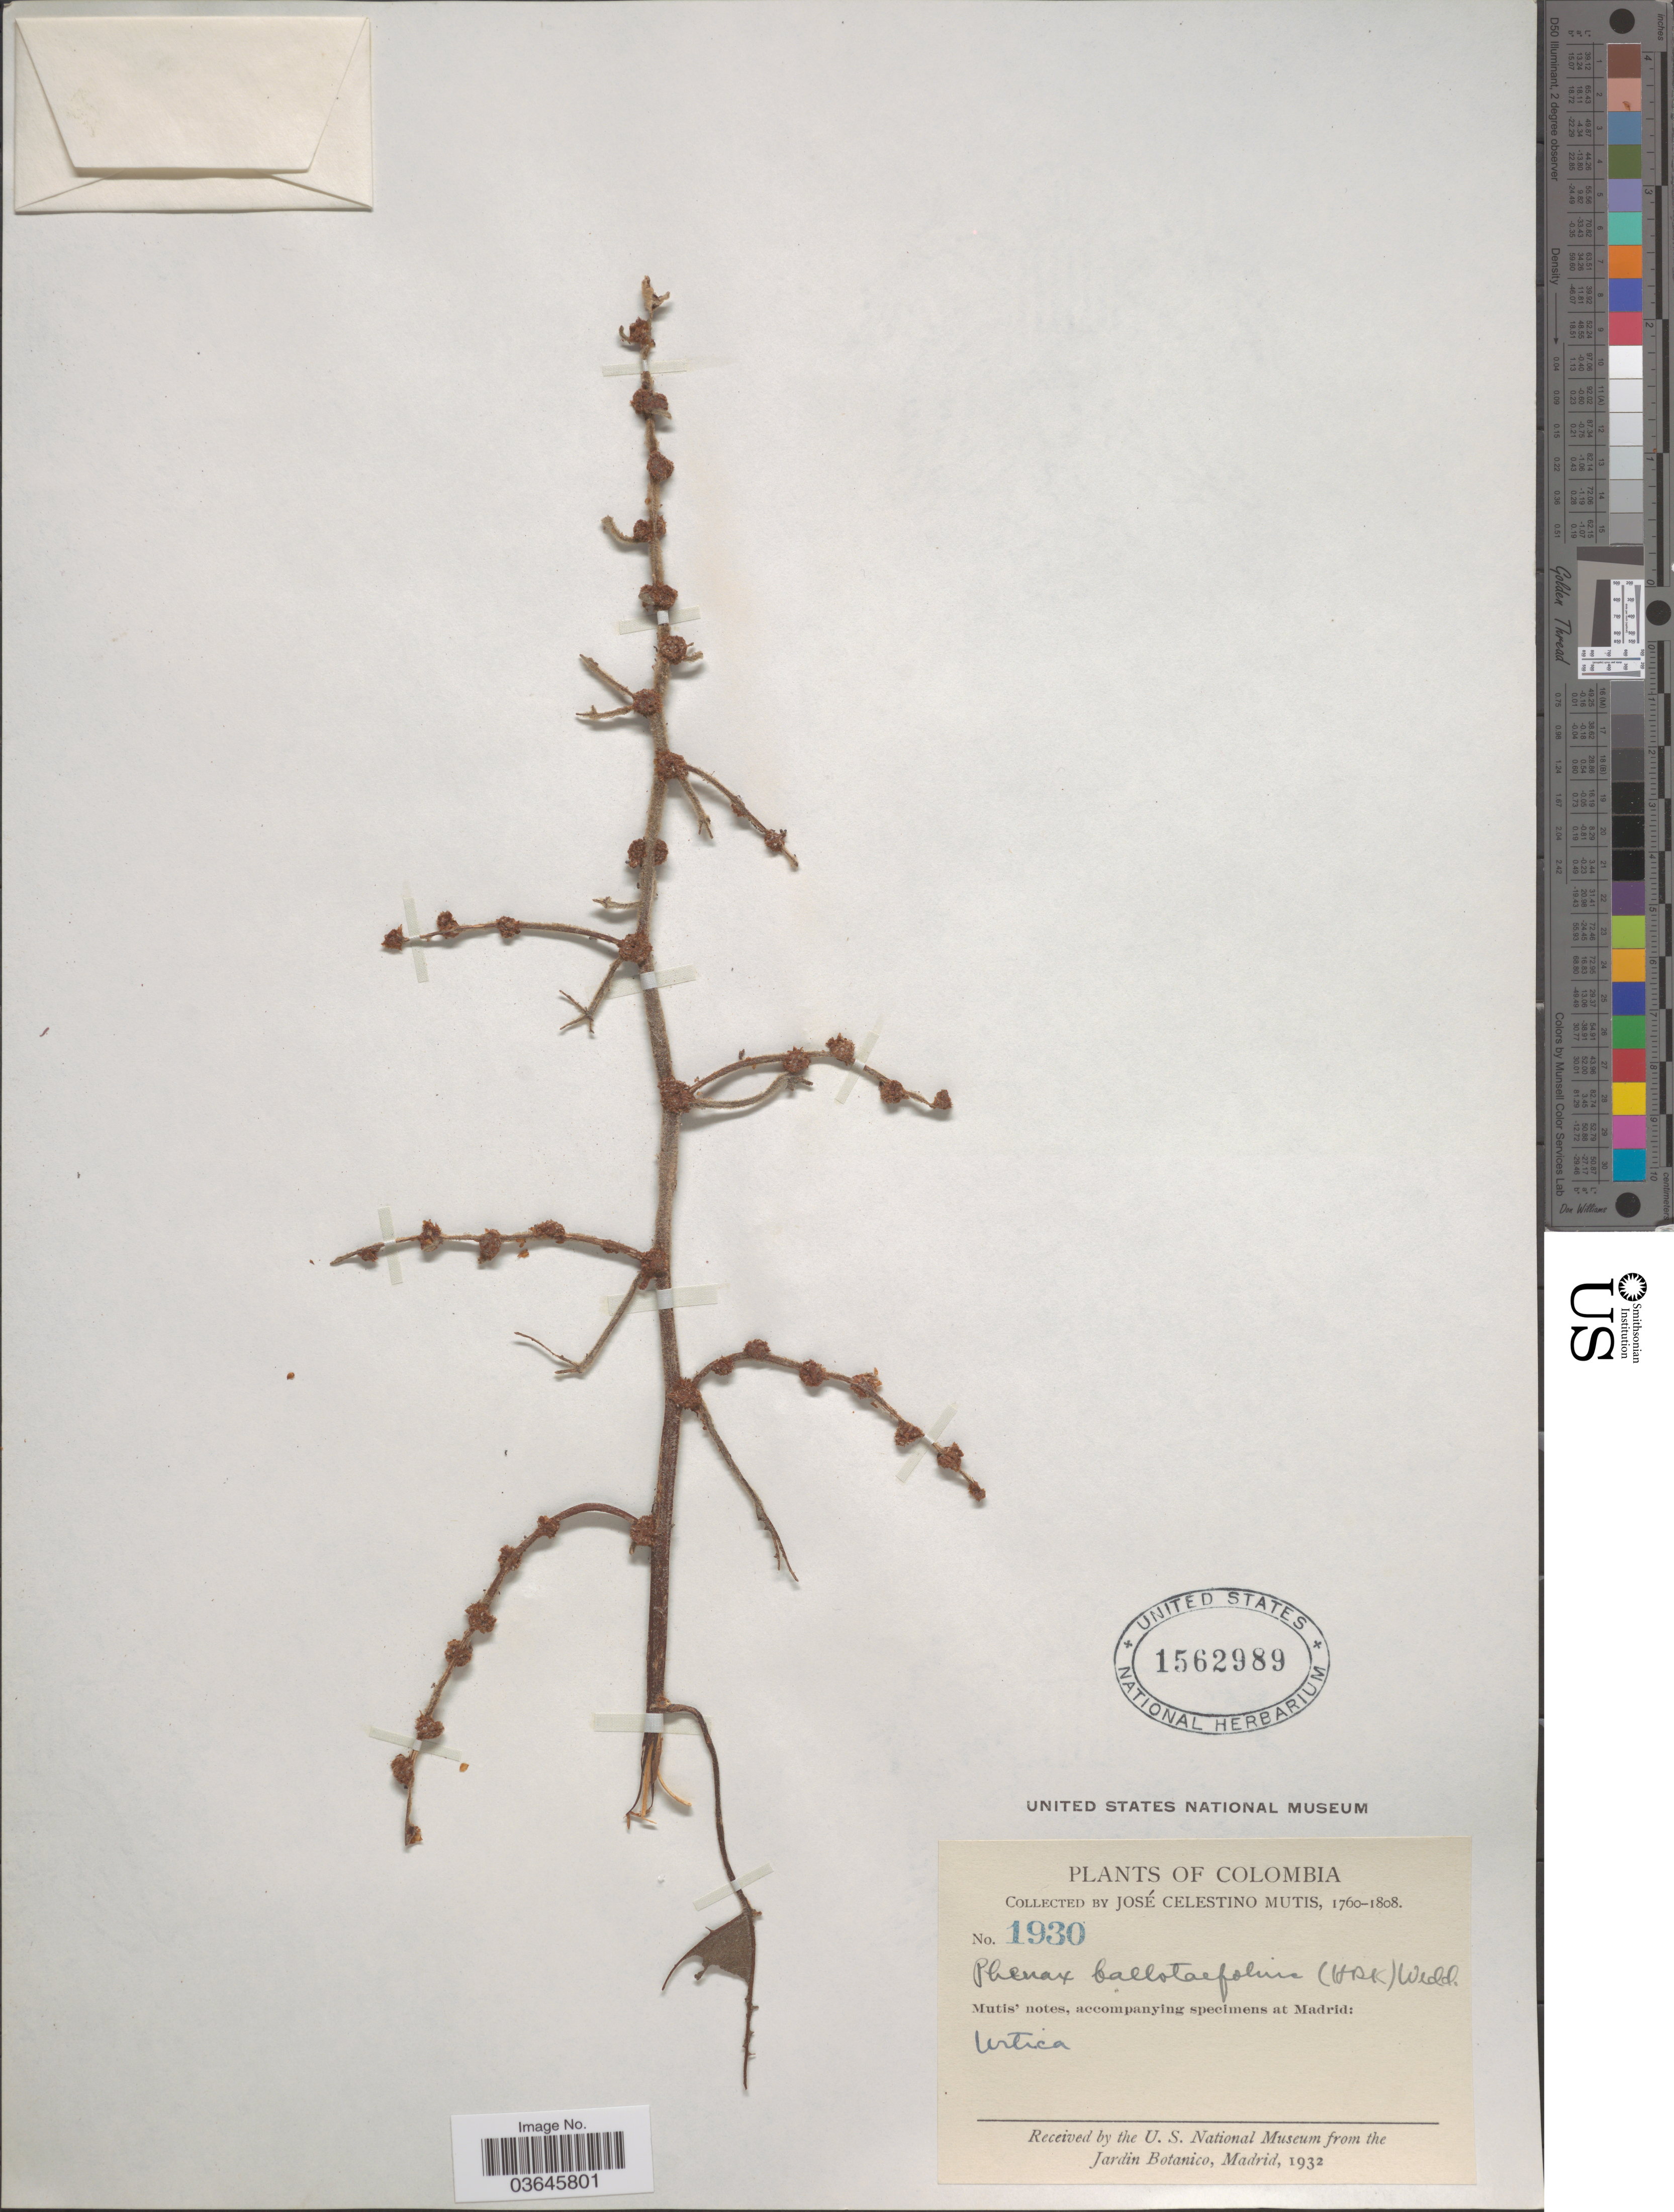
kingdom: Plantae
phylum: Tracheophyta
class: Magnoliopsida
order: Rosales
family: Urticaceae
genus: Phenax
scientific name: Phenax ballotaefolius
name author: (Kunth) Wedd.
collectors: J. C. B. Mutis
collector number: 1930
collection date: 1760/1808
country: Colombia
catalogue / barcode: US 1562989